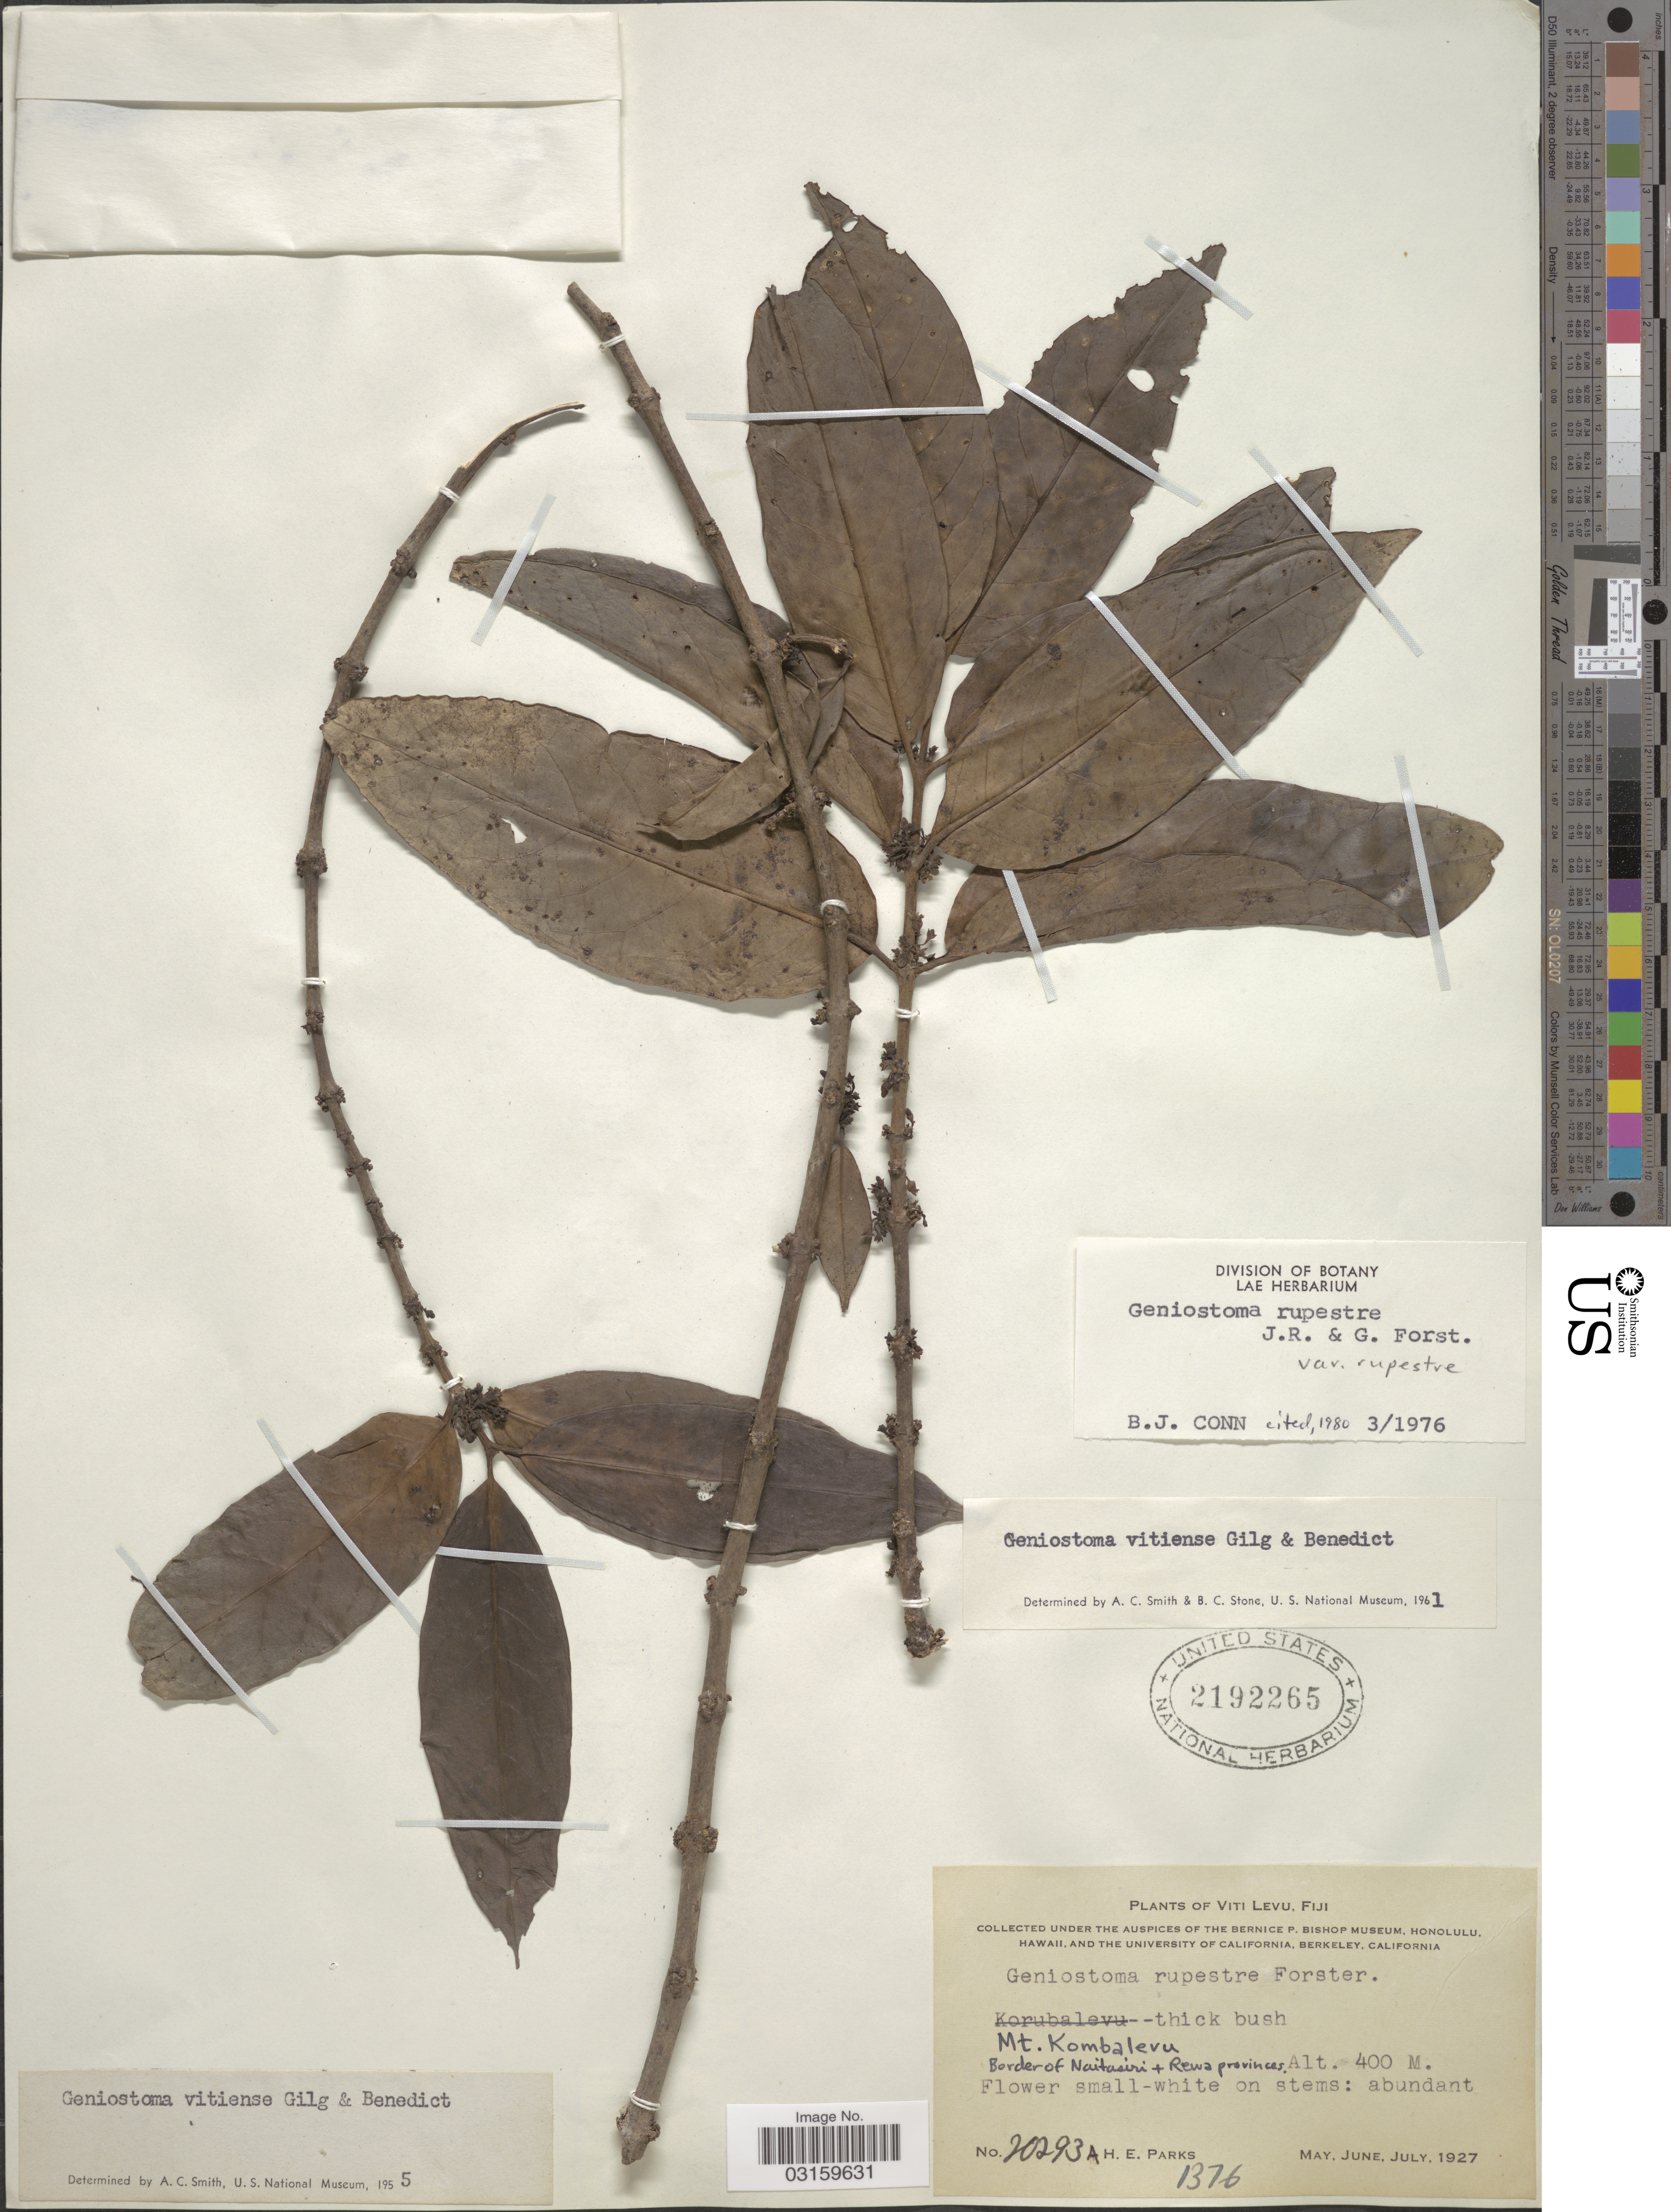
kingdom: Plantae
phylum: Tracheophyta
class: Magnoliopsida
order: Gentianales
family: Loganiaceae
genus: Geniostoma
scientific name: Geniostoma rupestre var. rupestre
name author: J.R. Forst. & G. Forst.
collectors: H. E. Parks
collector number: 20293A/1376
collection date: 1927-05/1927-07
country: Fiji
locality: Viti Levu. Mt. Kombalevu. Border of Naitasiri + Rewa provinces.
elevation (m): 400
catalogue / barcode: US 2192265